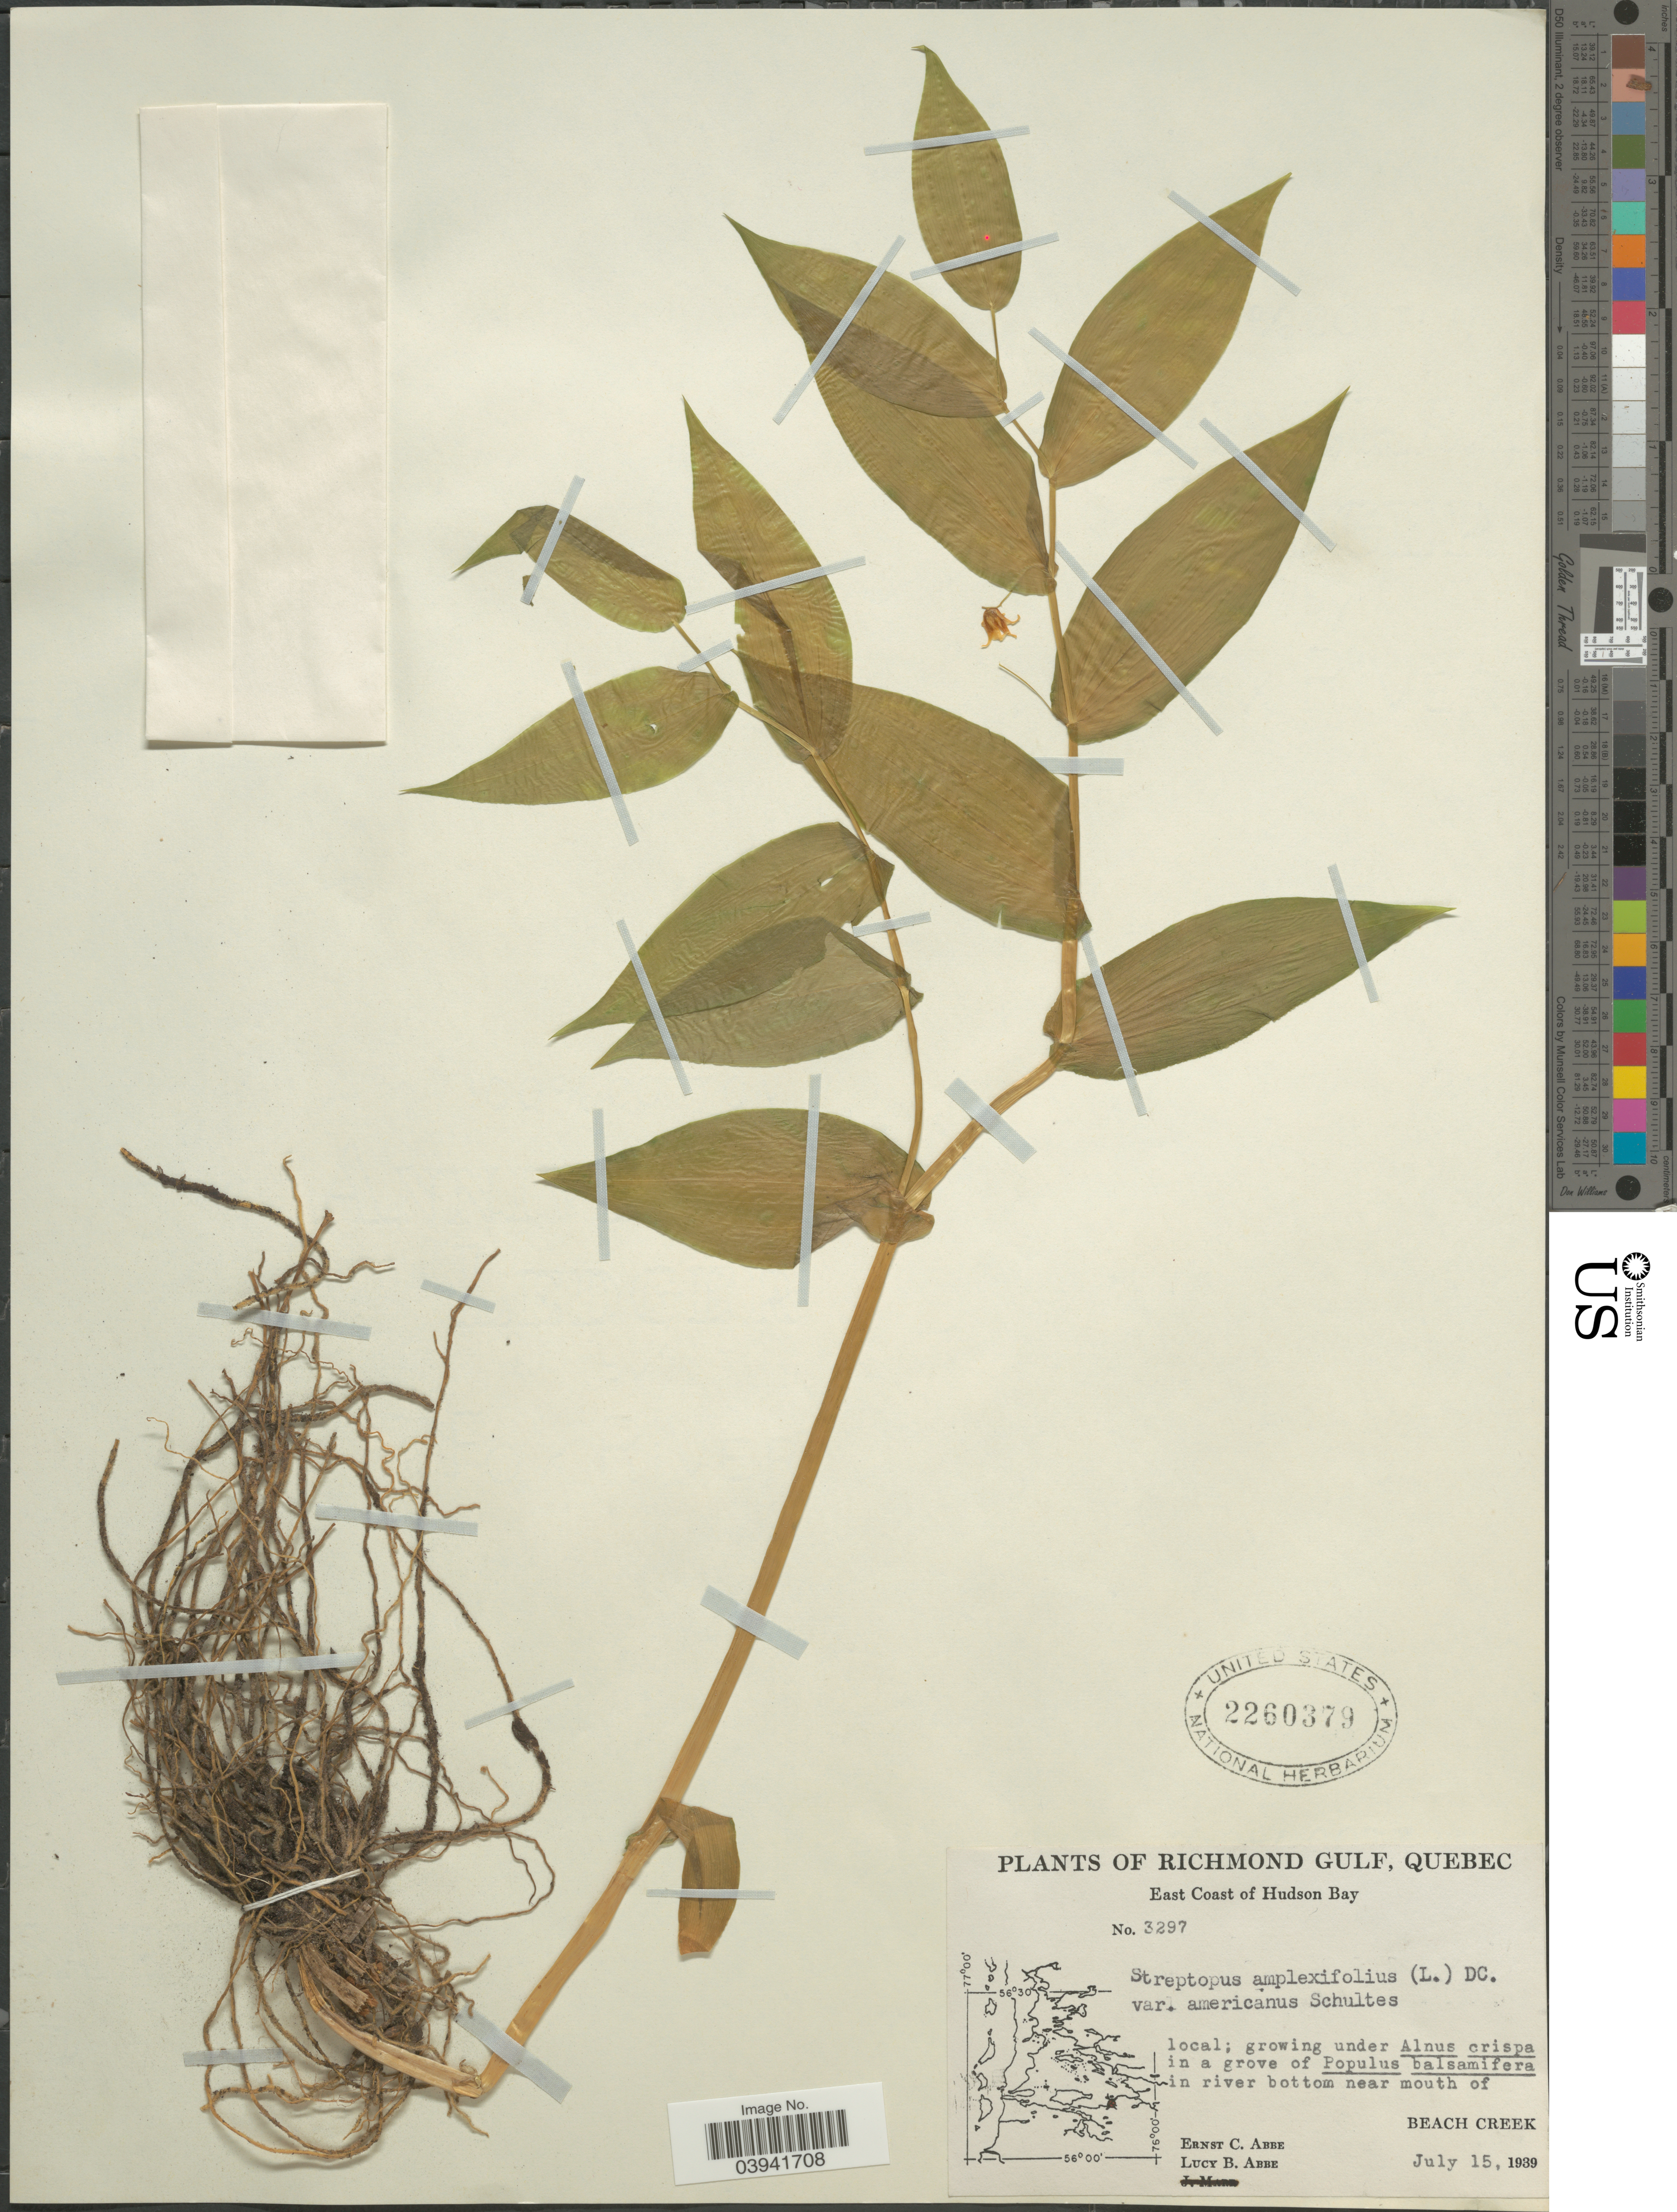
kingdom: Plantae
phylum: Tracheophyta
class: Liliopsida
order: Liliales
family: Liliaceae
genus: Streptopus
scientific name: Streptopus amplexifolius var. americanus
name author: Schult. & Schult. f.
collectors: E. C. Abbe & L. B. Abbe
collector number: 3297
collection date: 1939-07-15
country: Canada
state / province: Quebec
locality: Richmond Gulf. East Coast of Hudson Bay. In river bottom near mouth of Beach Creek.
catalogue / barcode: US 2260379